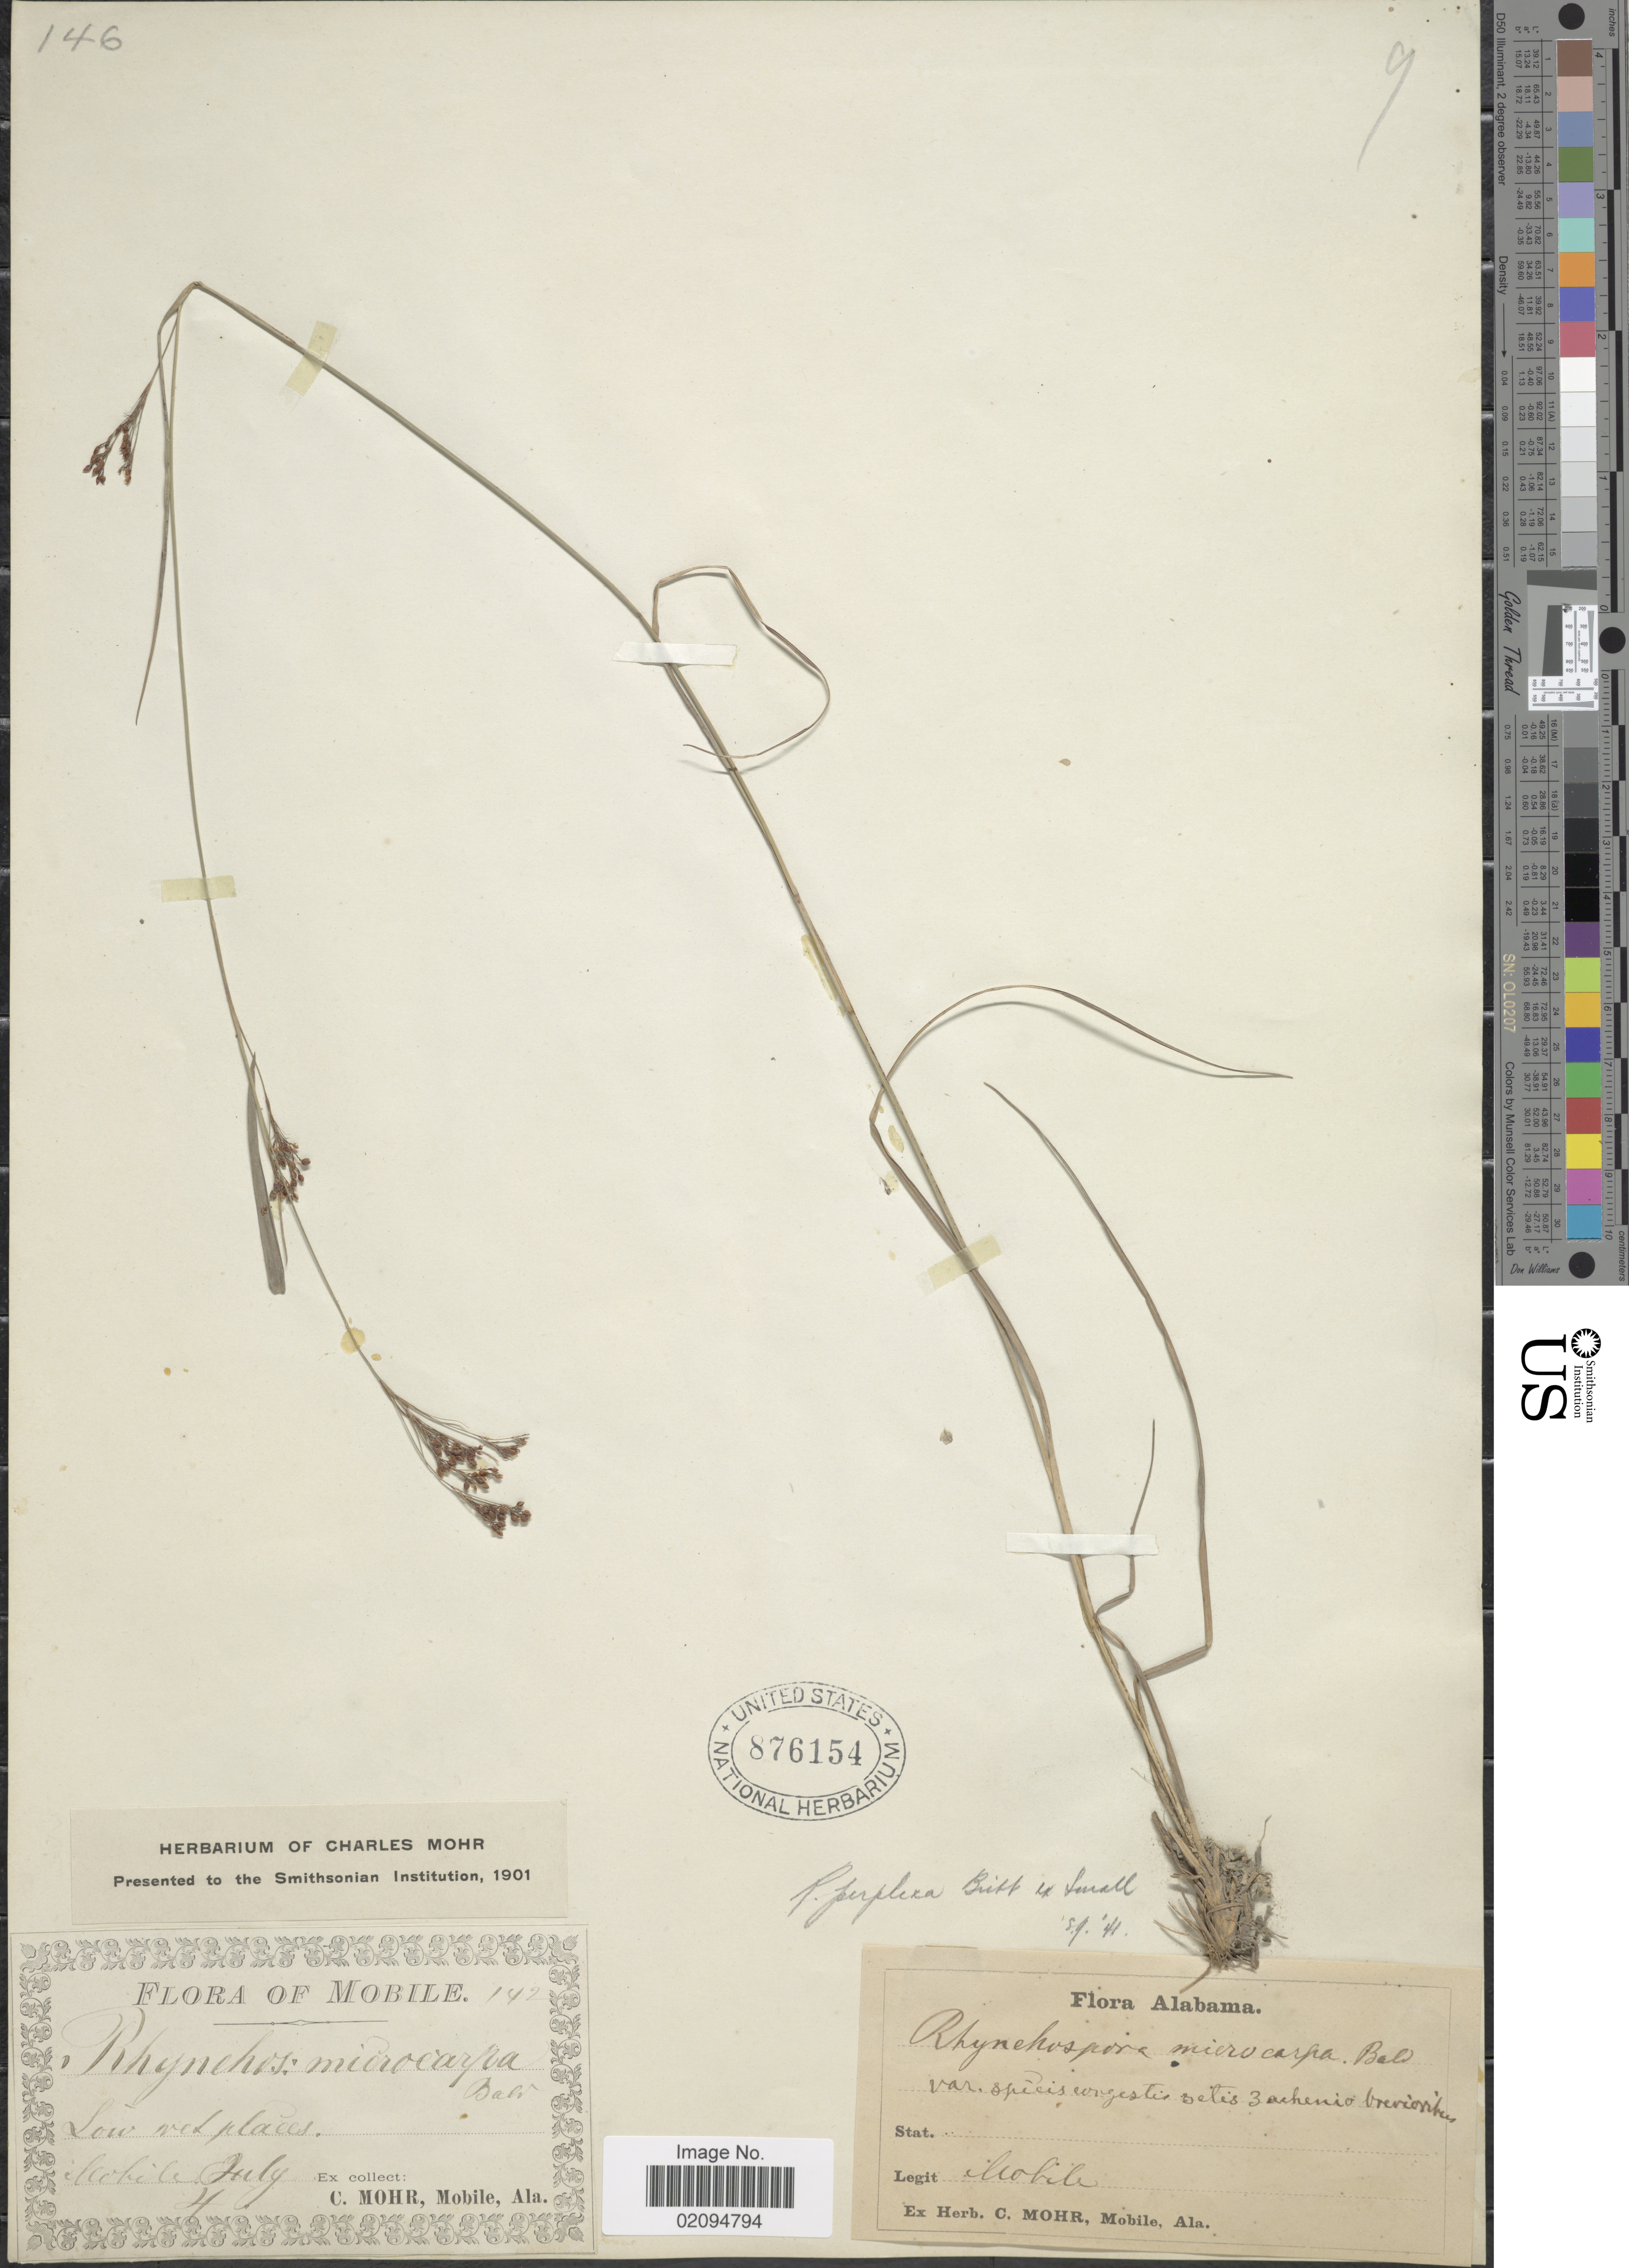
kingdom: Plantae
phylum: Tracheophyta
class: Liliopsida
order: Poales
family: Cyperaceae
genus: Rhynchospora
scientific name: Rhynchospora perplexa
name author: Britton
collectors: Mohr, C. T. (herbarium)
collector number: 142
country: United States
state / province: Alabama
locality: Mobile, Mobile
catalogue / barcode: US 876154